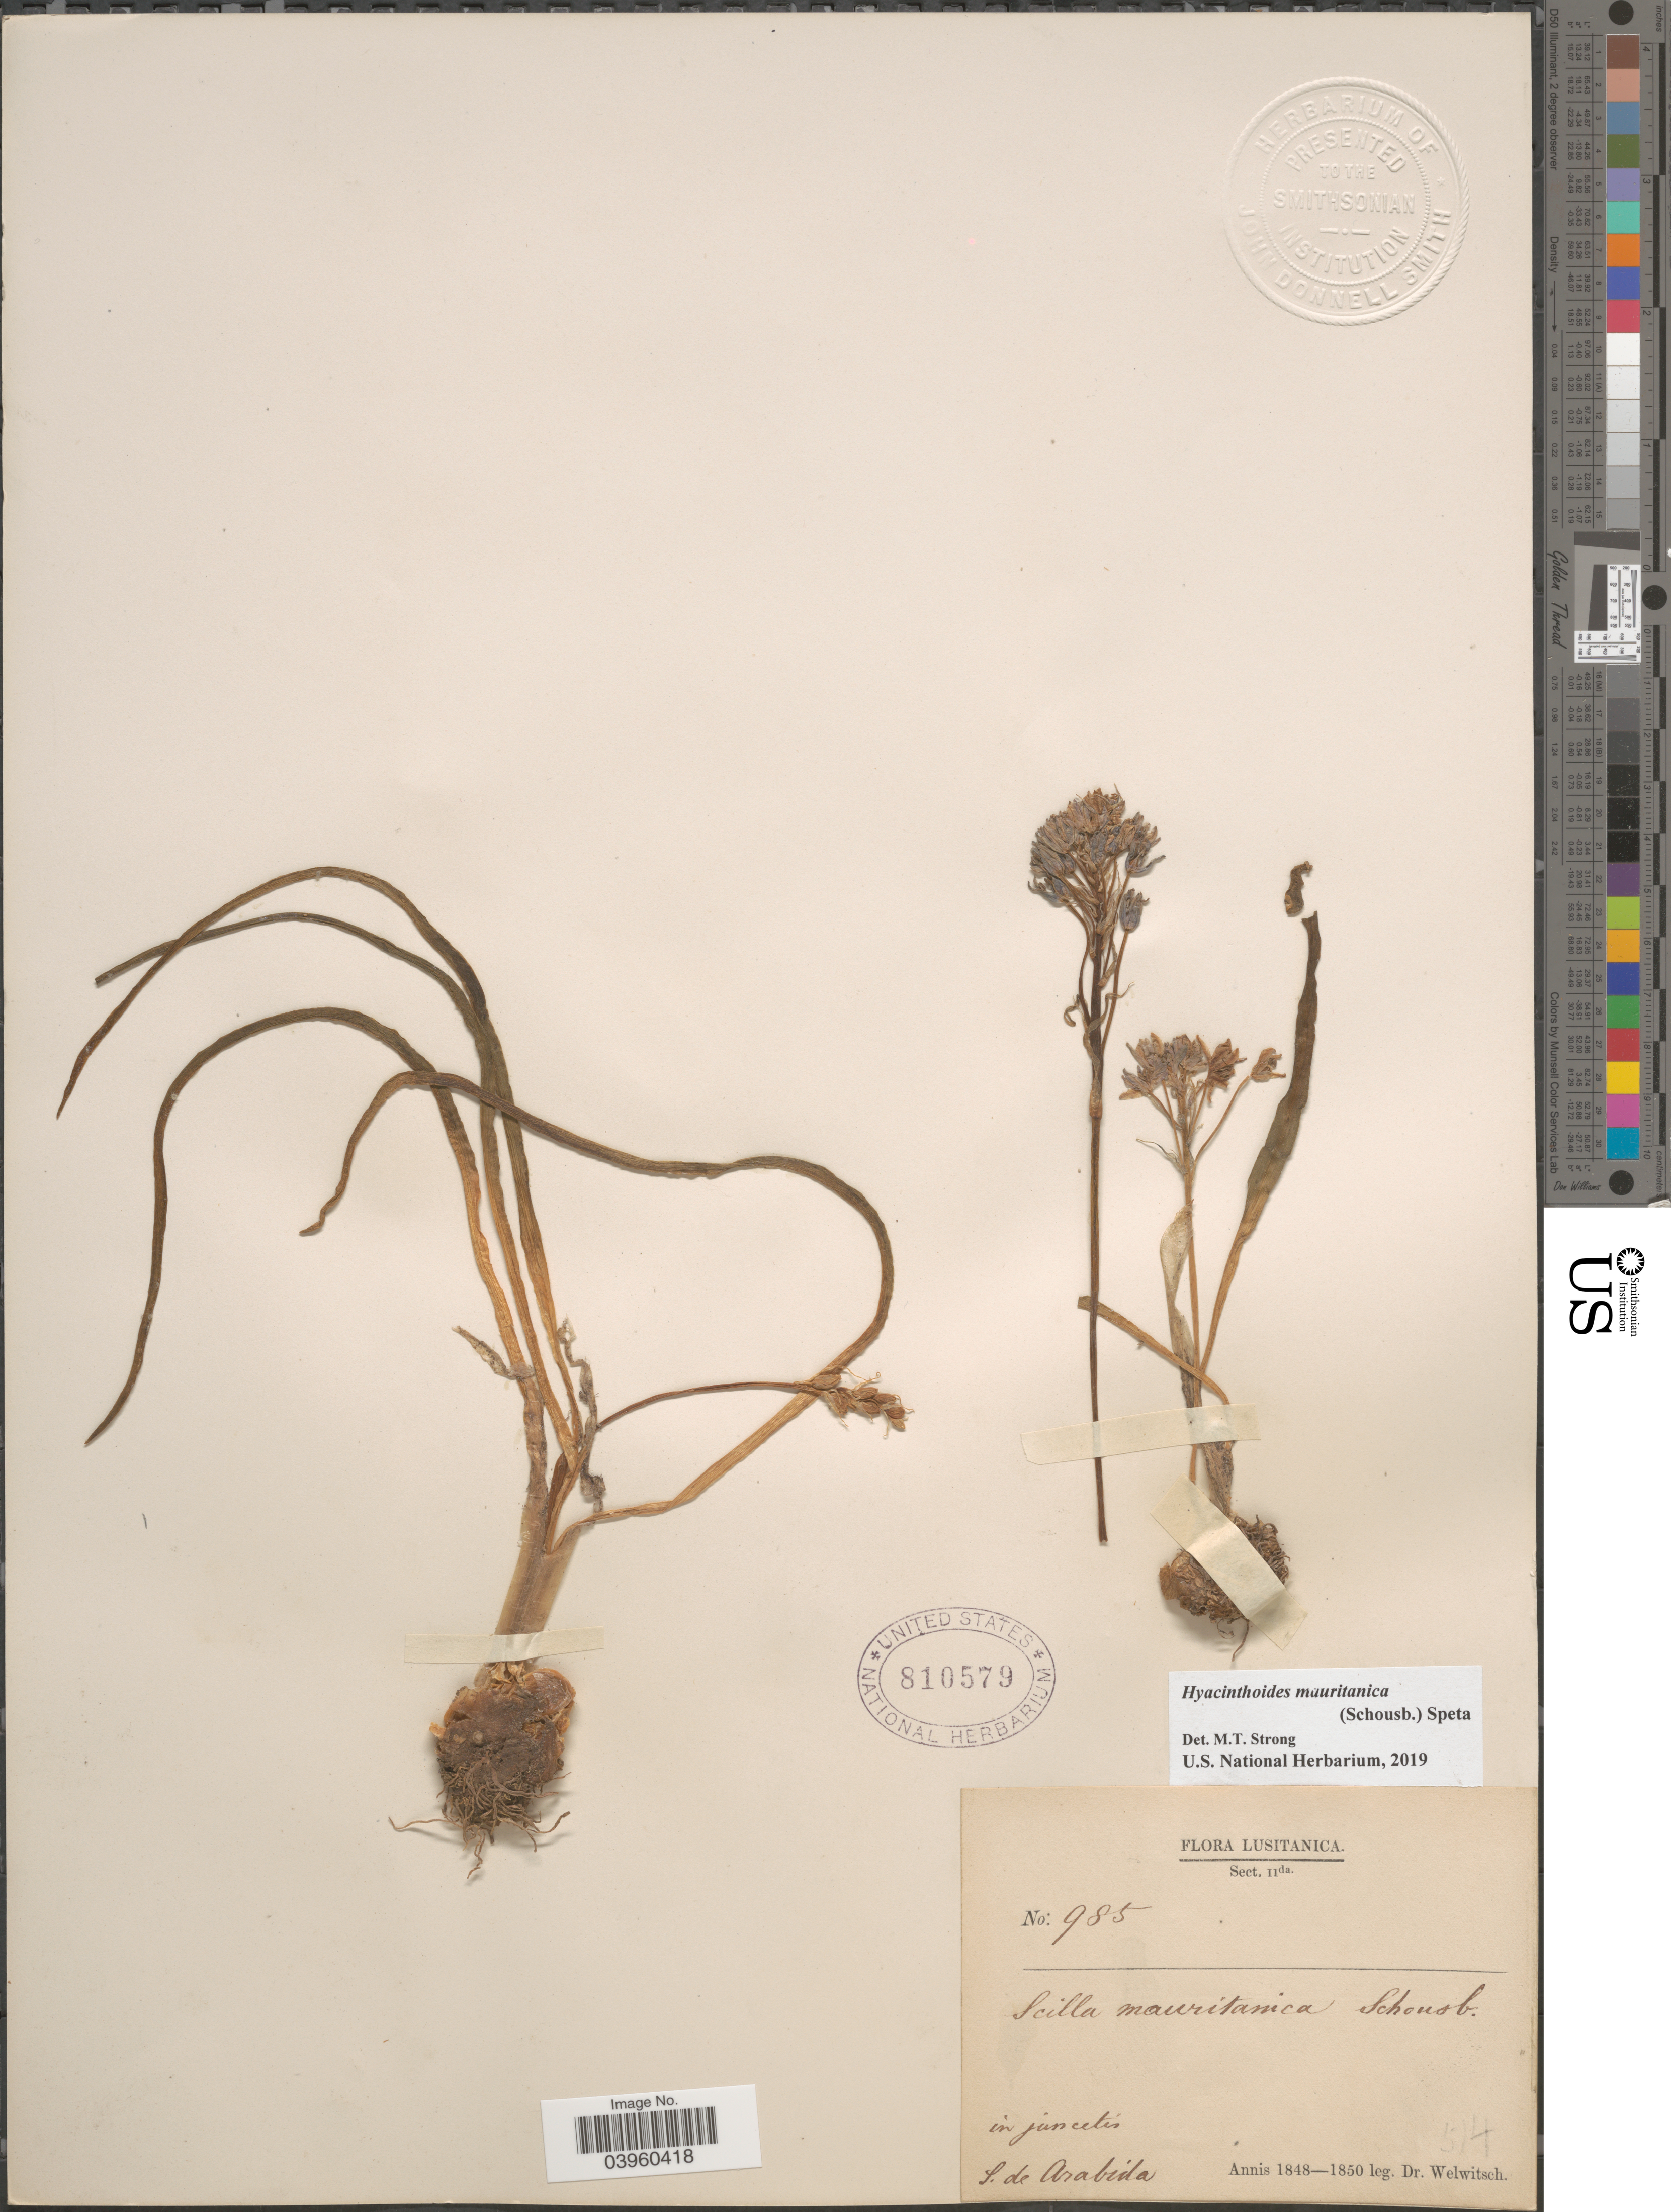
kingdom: Plantae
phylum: Tracheophyta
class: Liliopsida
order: Asparagales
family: Asparagaceae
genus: Hyacinthoides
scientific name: Hyacinthoides mauritanica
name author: (Schousb.) Speta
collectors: -. Welwitsch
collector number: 985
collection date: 1848/1850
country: Portugal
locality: Lusitanica. Sect. IIda. S. de Arabida.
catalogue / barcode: US 810579